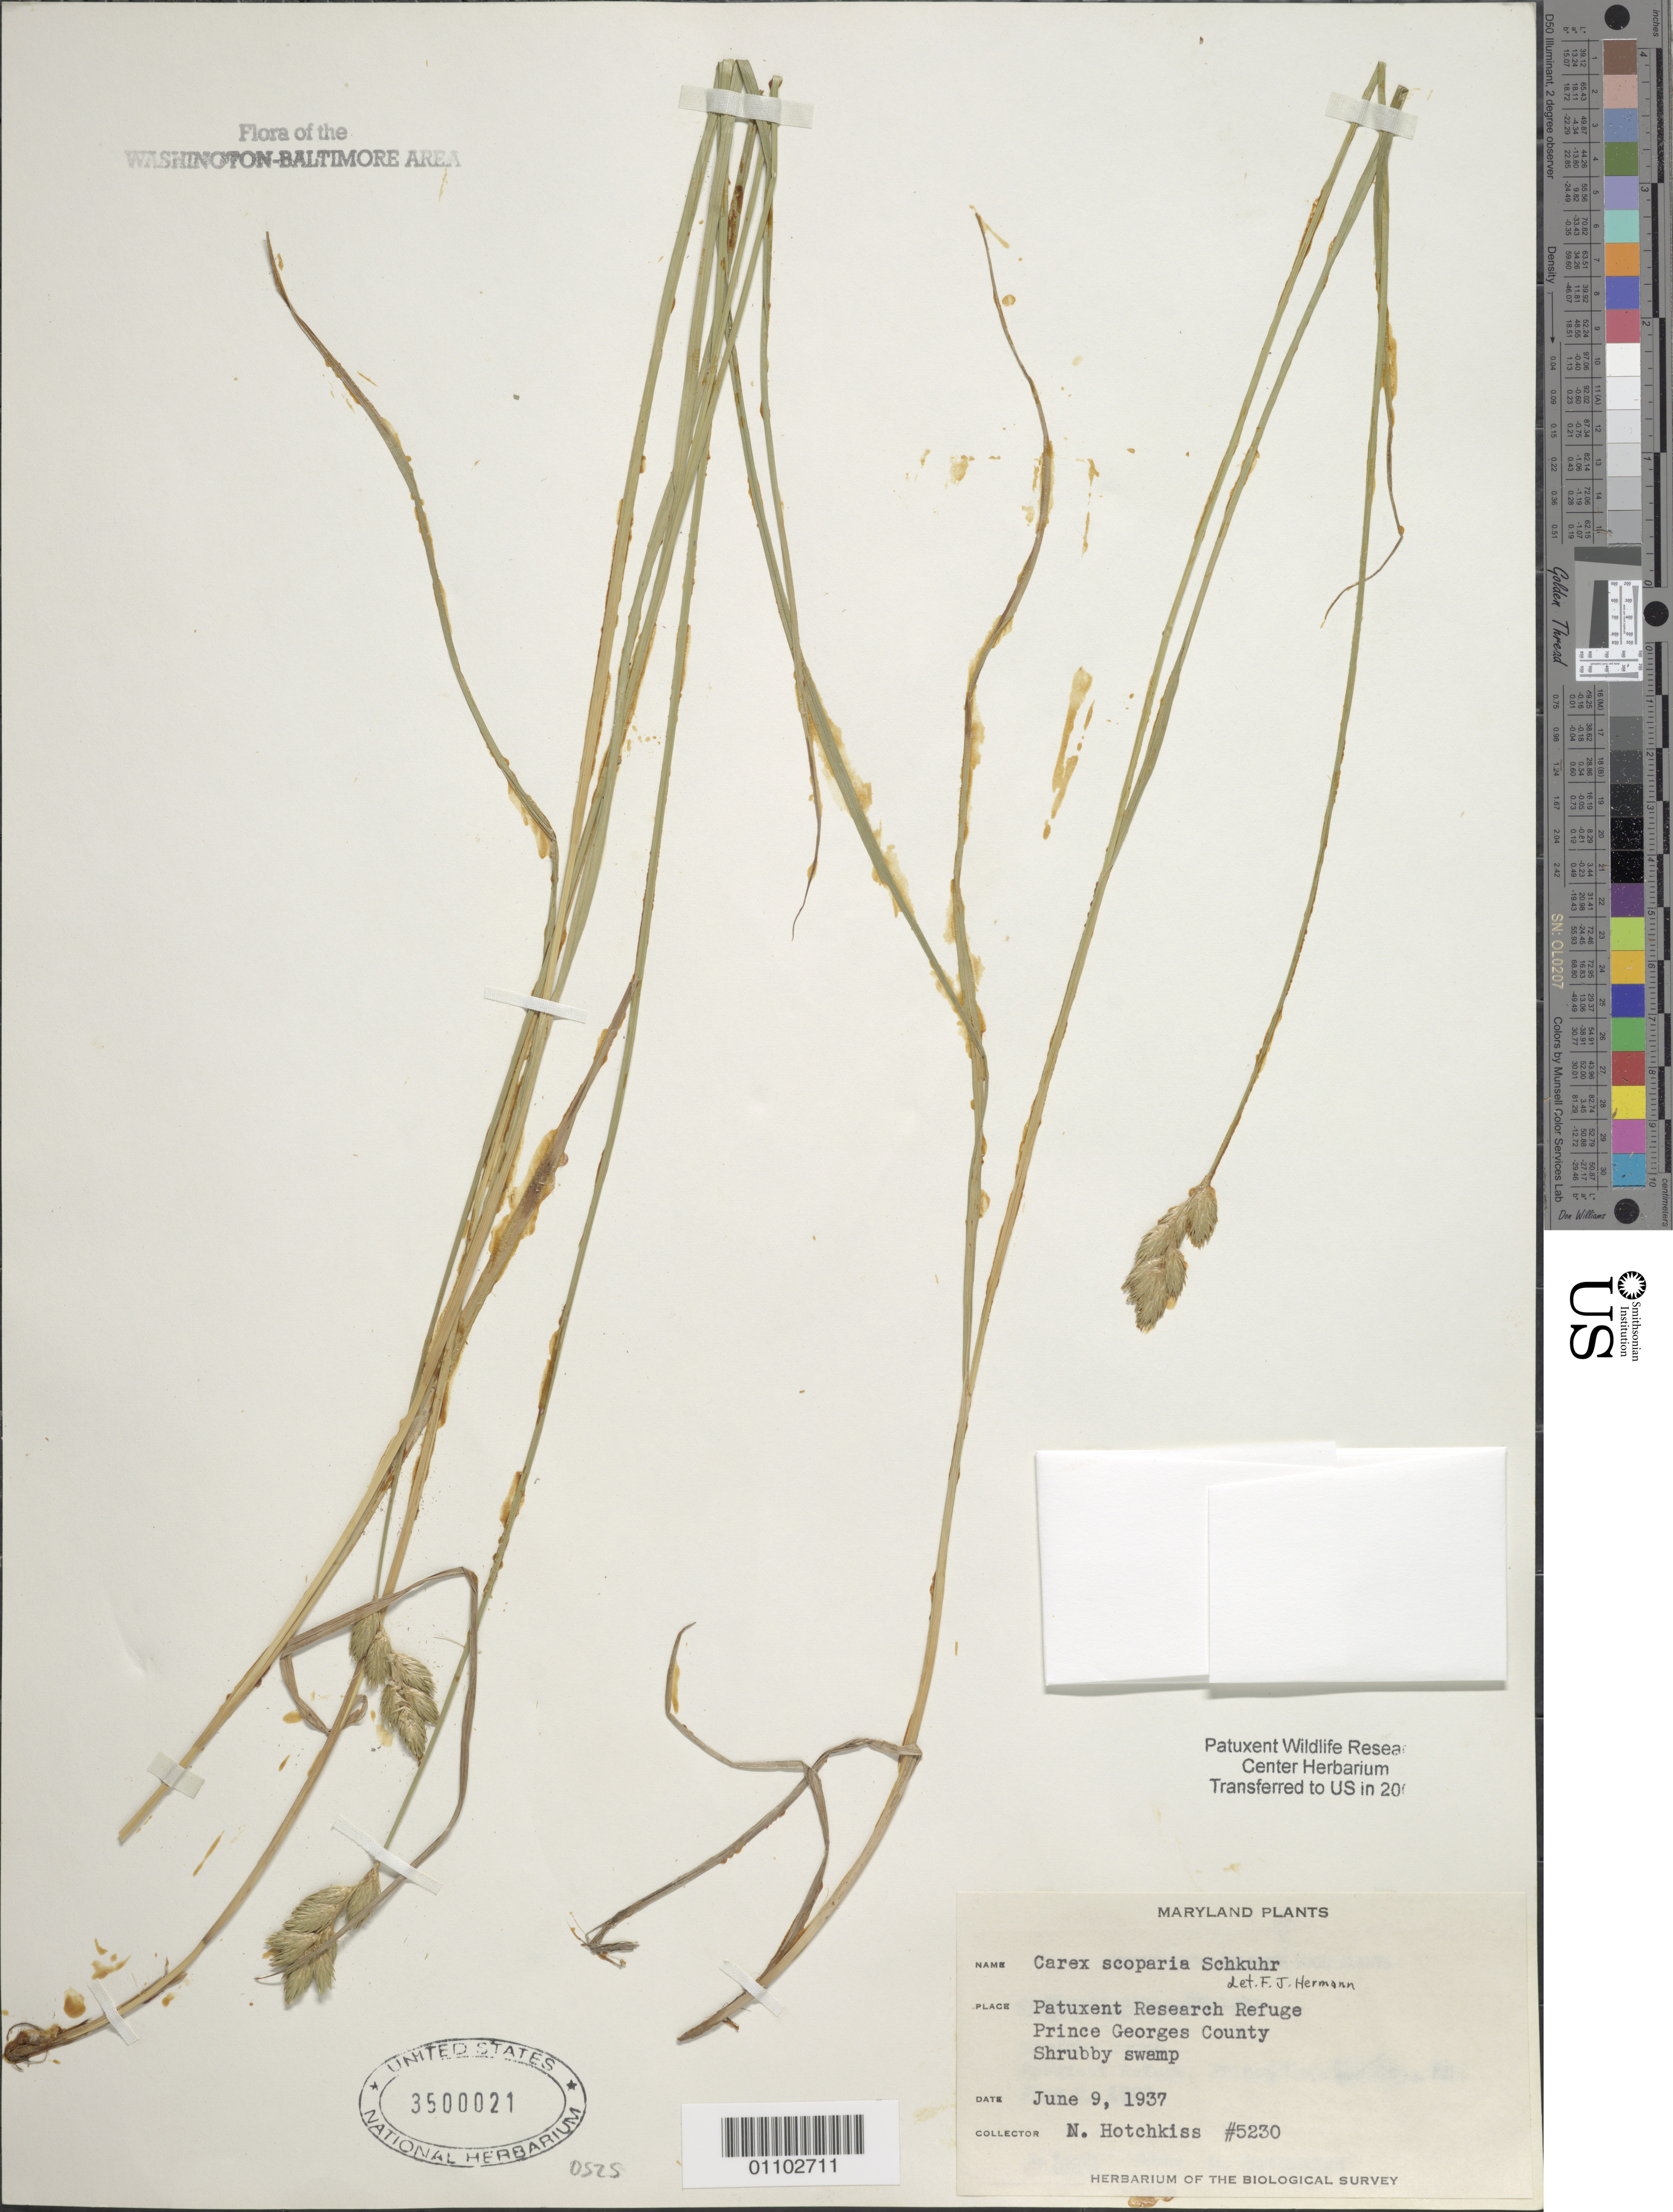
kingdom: Plantae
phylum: Tracheophyta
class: Liliopsida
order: Poales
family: Cyperaceae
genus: Carex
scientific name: Carex scoparia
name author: Schkuhr ex Willd.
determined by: Hermann, F. J.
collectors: N. Hotchkiss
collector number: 5230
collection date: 1937-06-09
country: United States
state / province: Maryland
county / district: Prince George's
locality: Patuxent Research Refuge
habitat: Shrubby swamp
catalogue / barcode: US 3500021